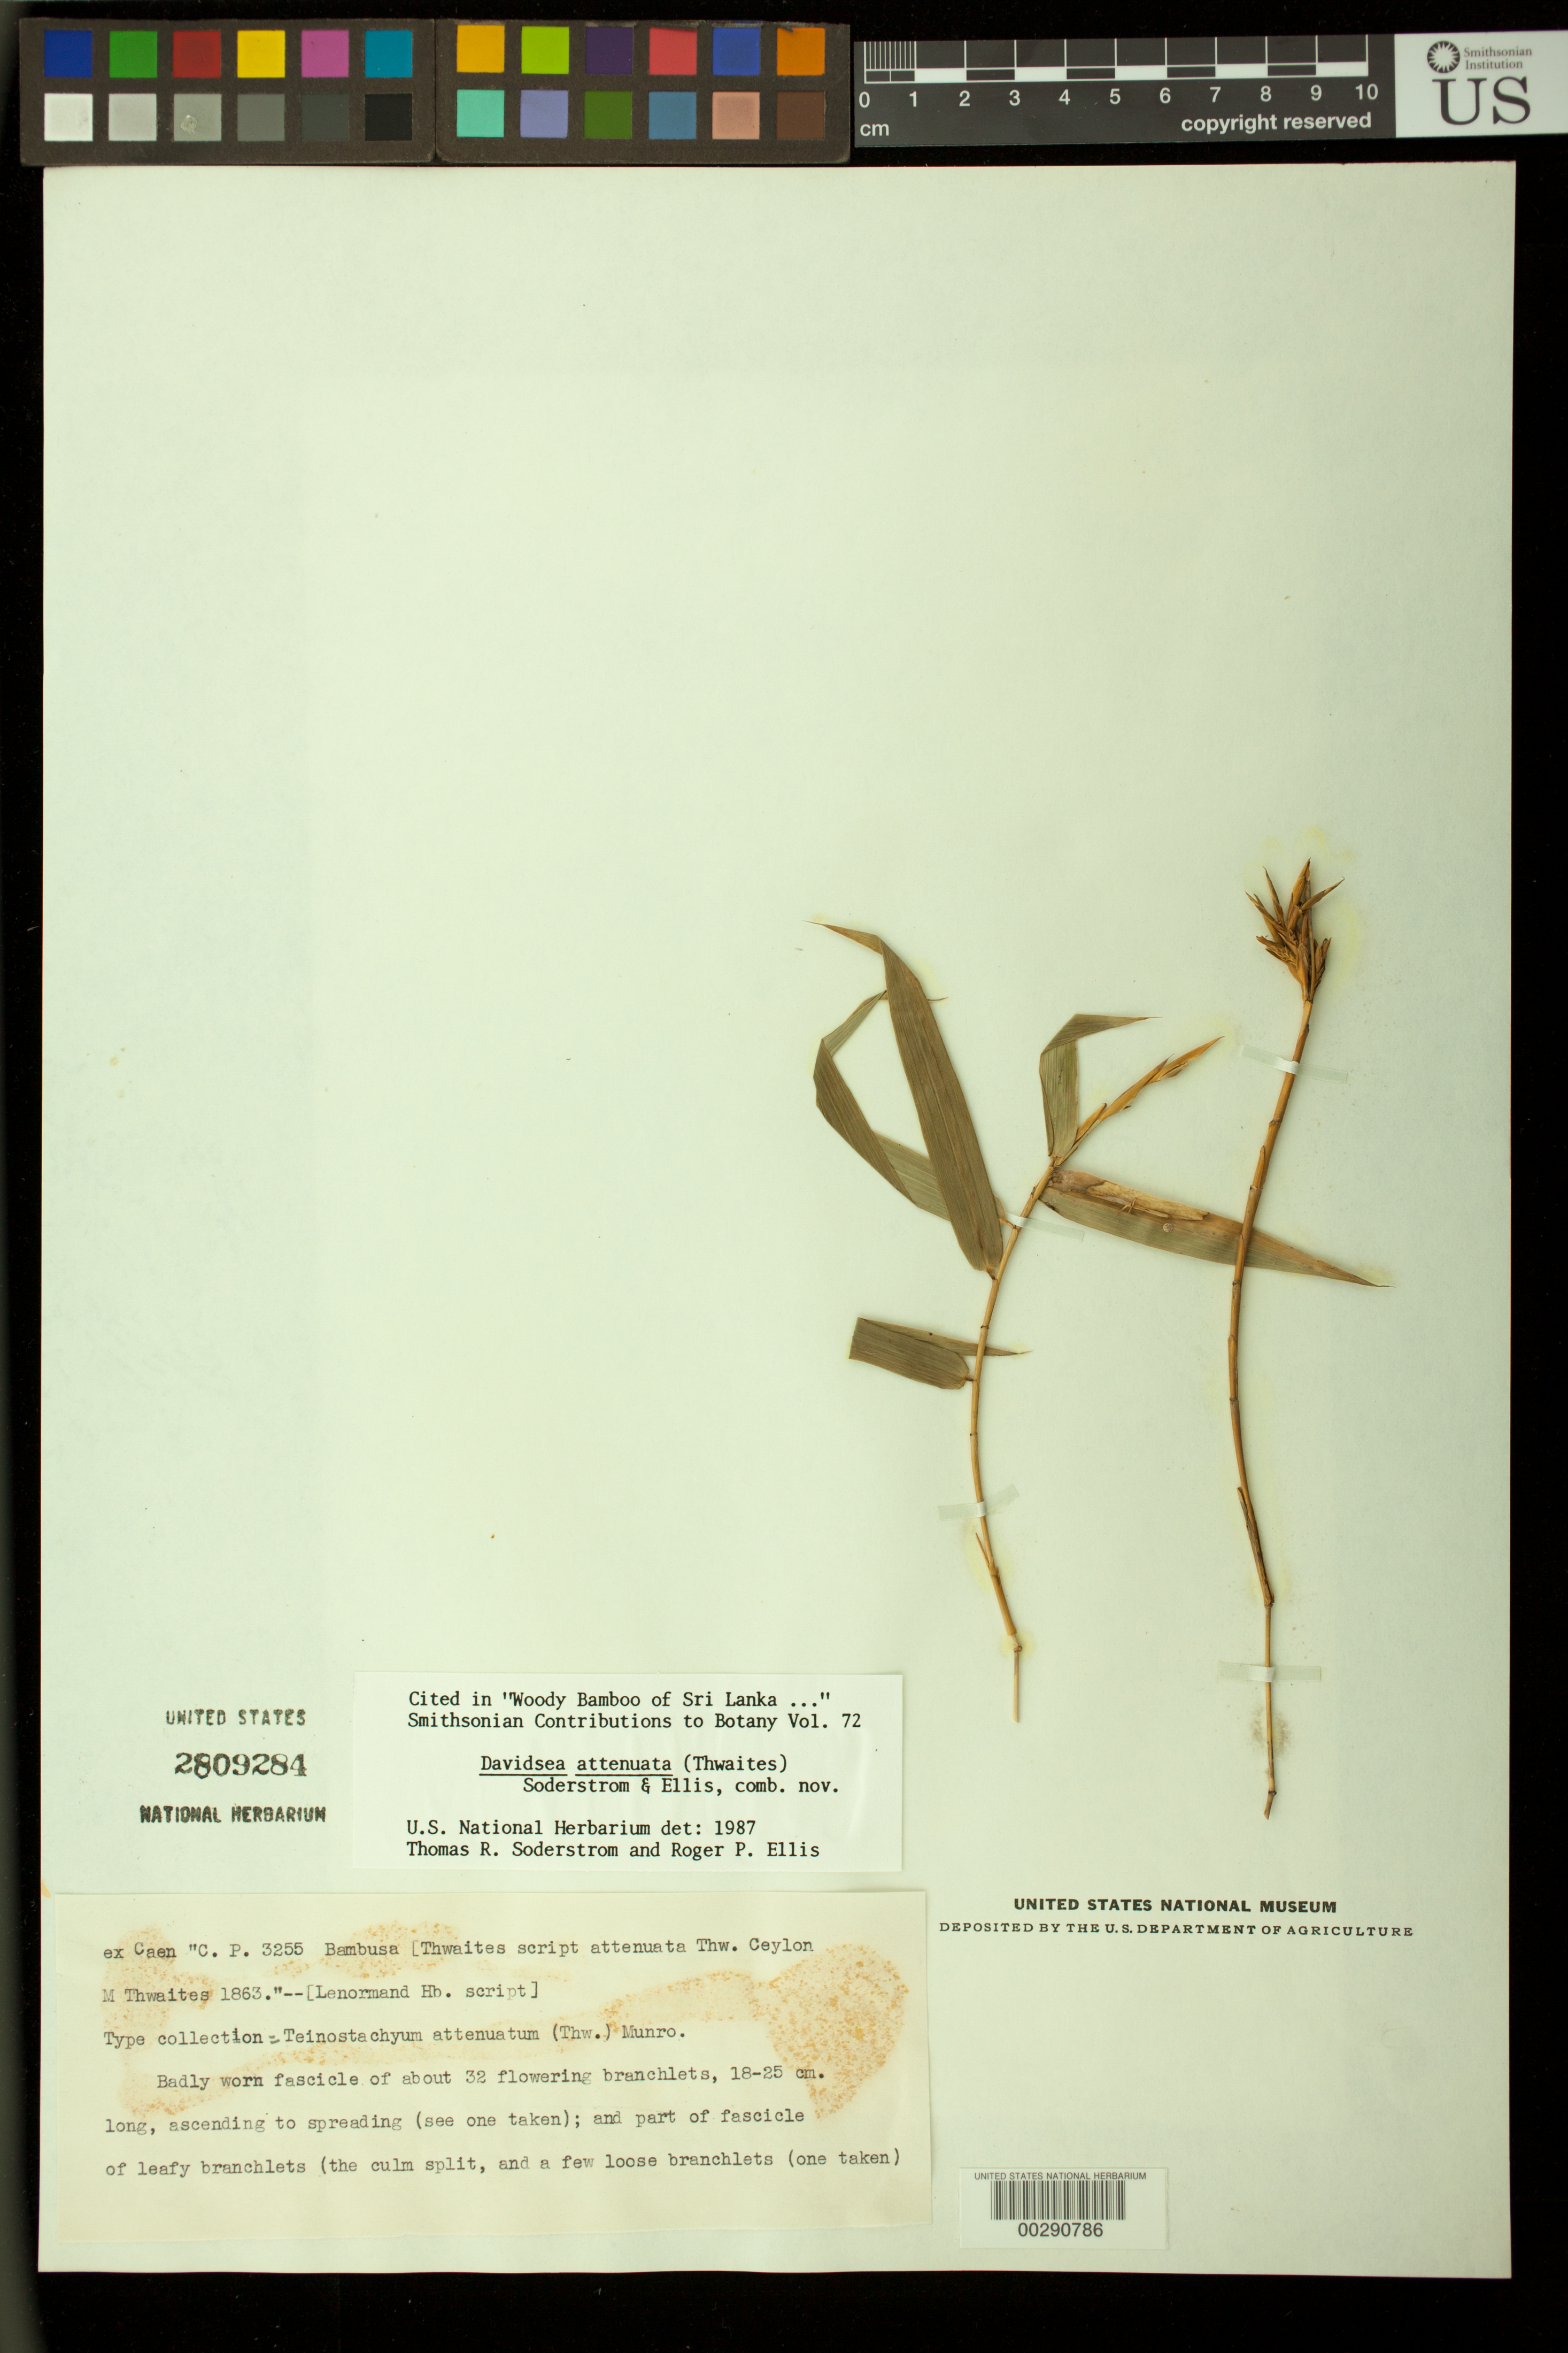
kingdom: Plantae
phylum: Tracheophyta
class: Liliopsida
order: Poales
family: Poaceae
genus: Bambusa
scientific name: Bambusa attenuata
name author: Thwaites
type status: Type Collection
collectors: G. H. K. Thwaites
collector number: C.P. 3255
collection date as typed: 1863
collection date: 1863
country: Sri Lanka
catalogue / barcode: US 2809284